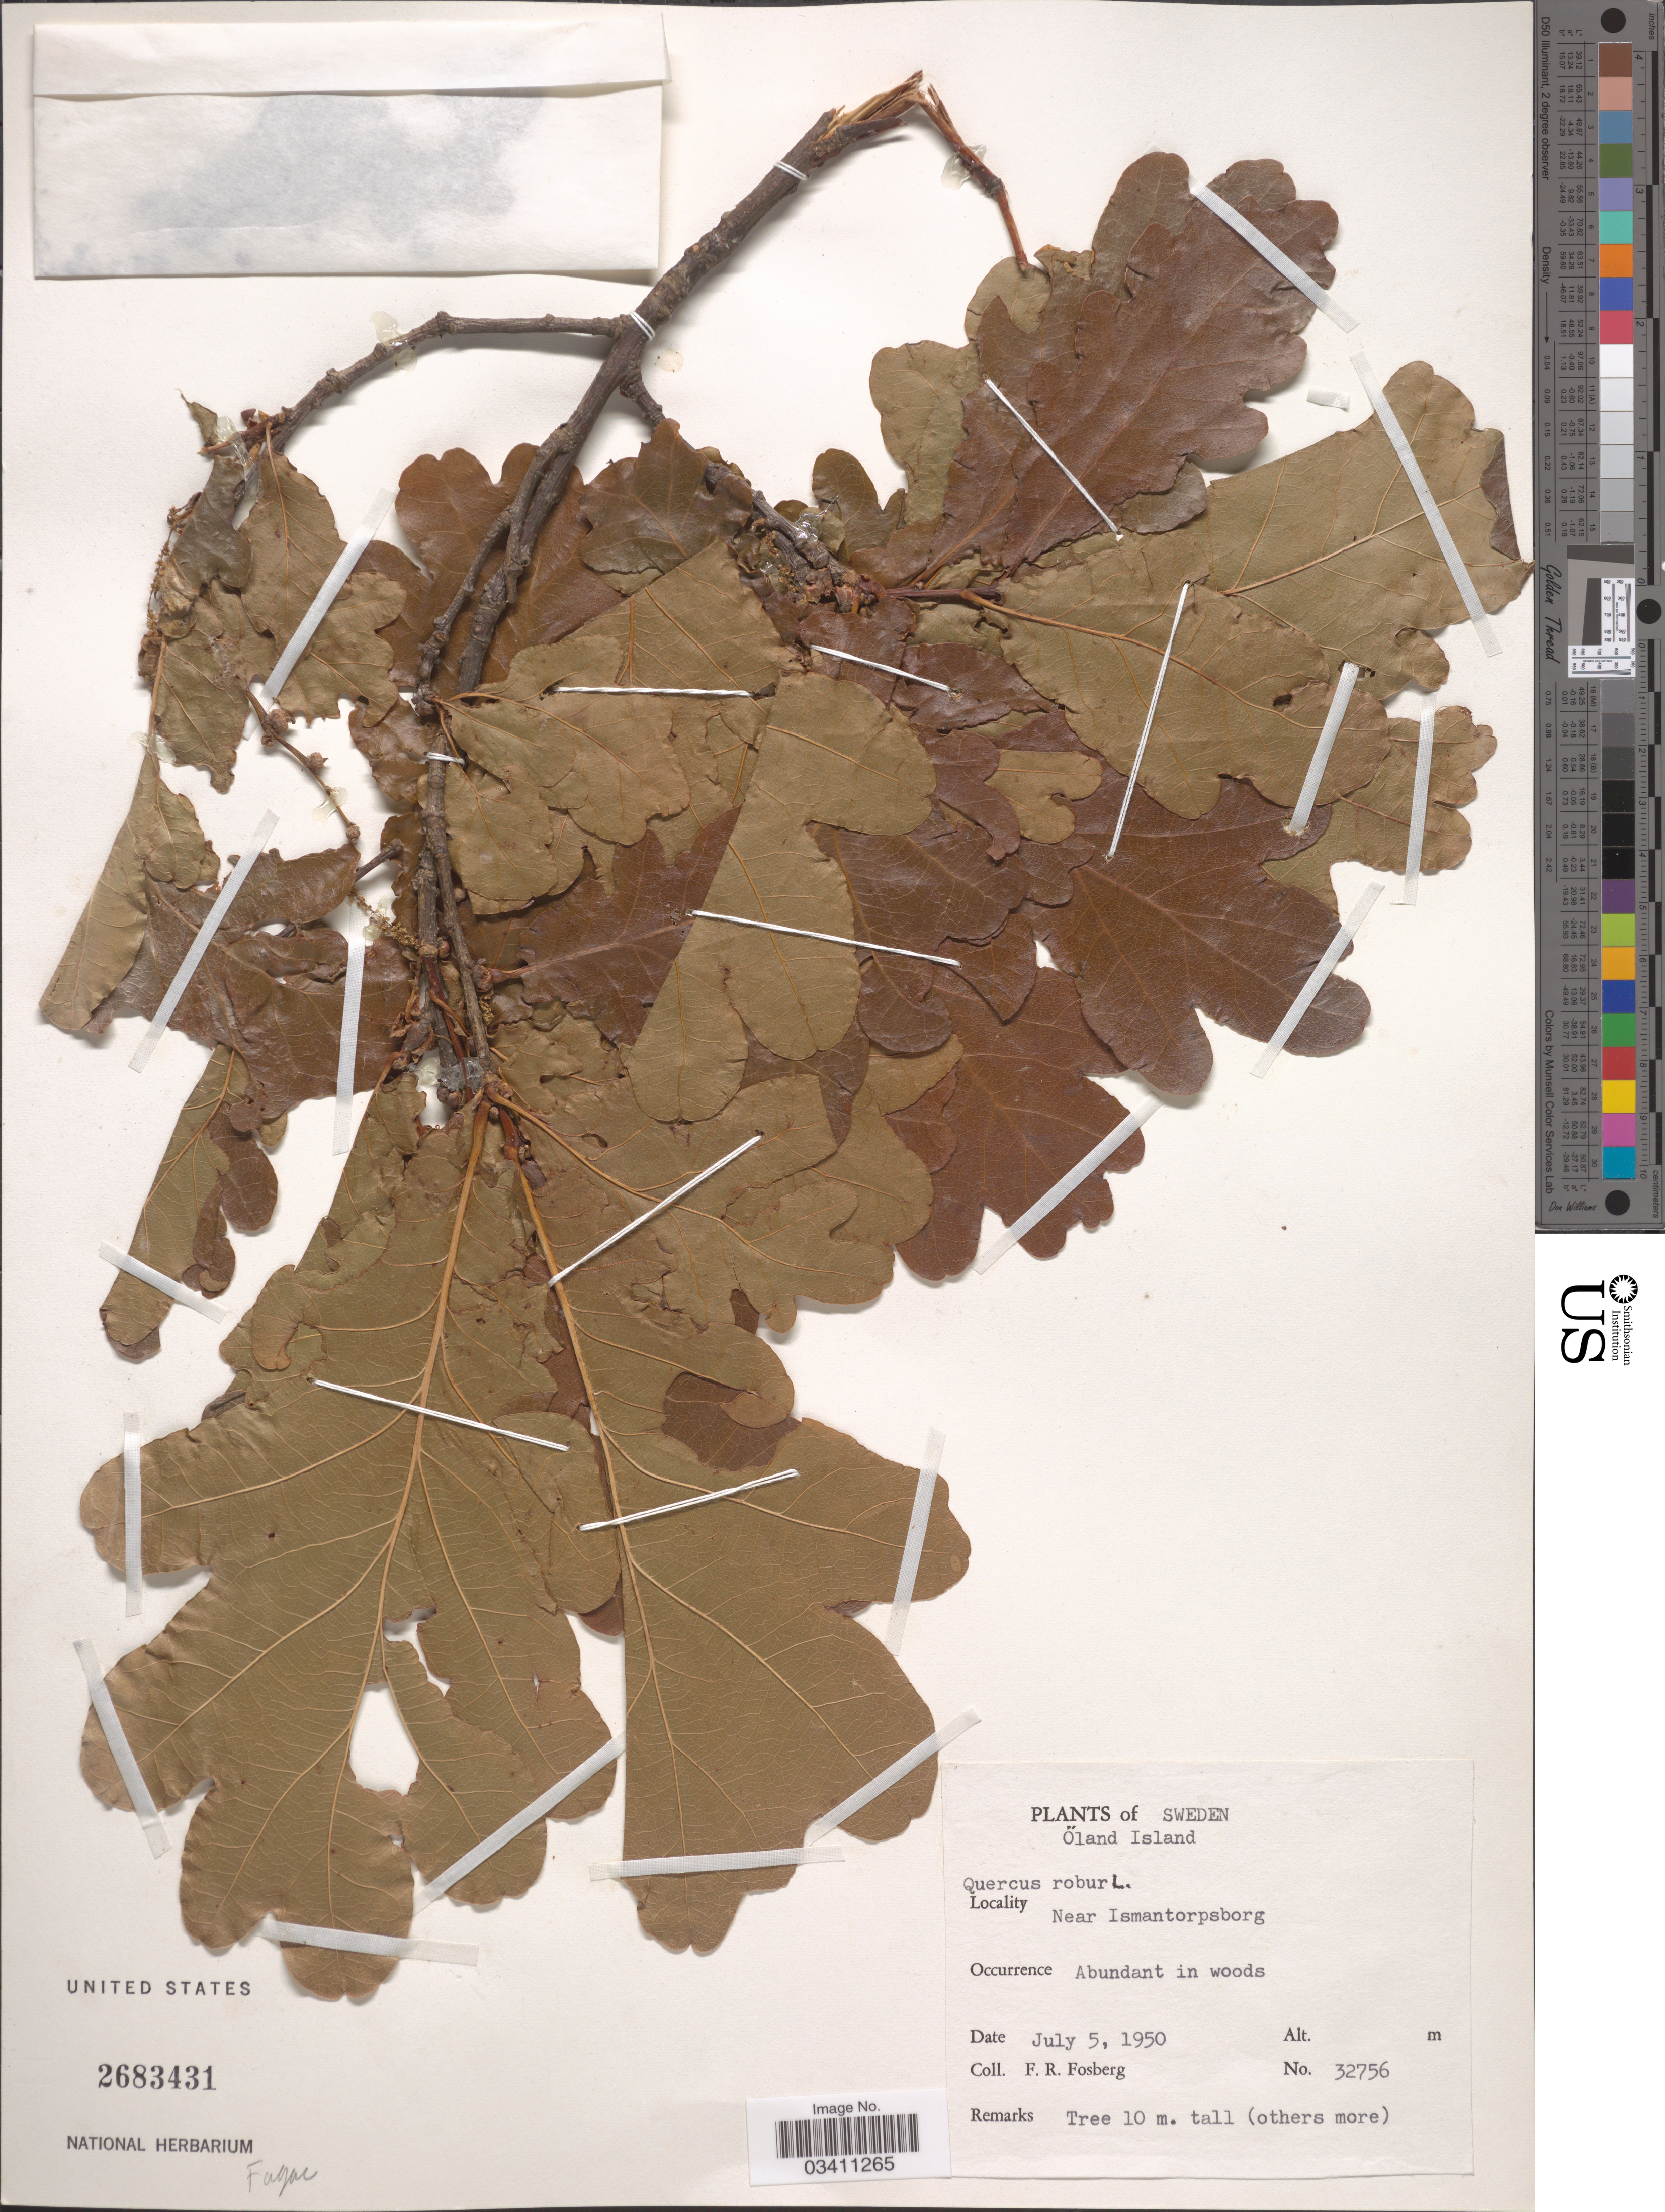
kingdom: Plantae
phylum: Tracheophyta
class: Magnoliopsida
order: Fagales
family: Fagaceae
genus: Quercus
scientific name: Quercus robur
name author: L.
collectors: F. R. Fosberg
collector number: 32756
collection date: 1950-07-05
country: Sweden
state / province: Kalmar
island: Oland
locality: Öland Island. Near Ismantorpsborg.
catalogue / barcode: US 2683431